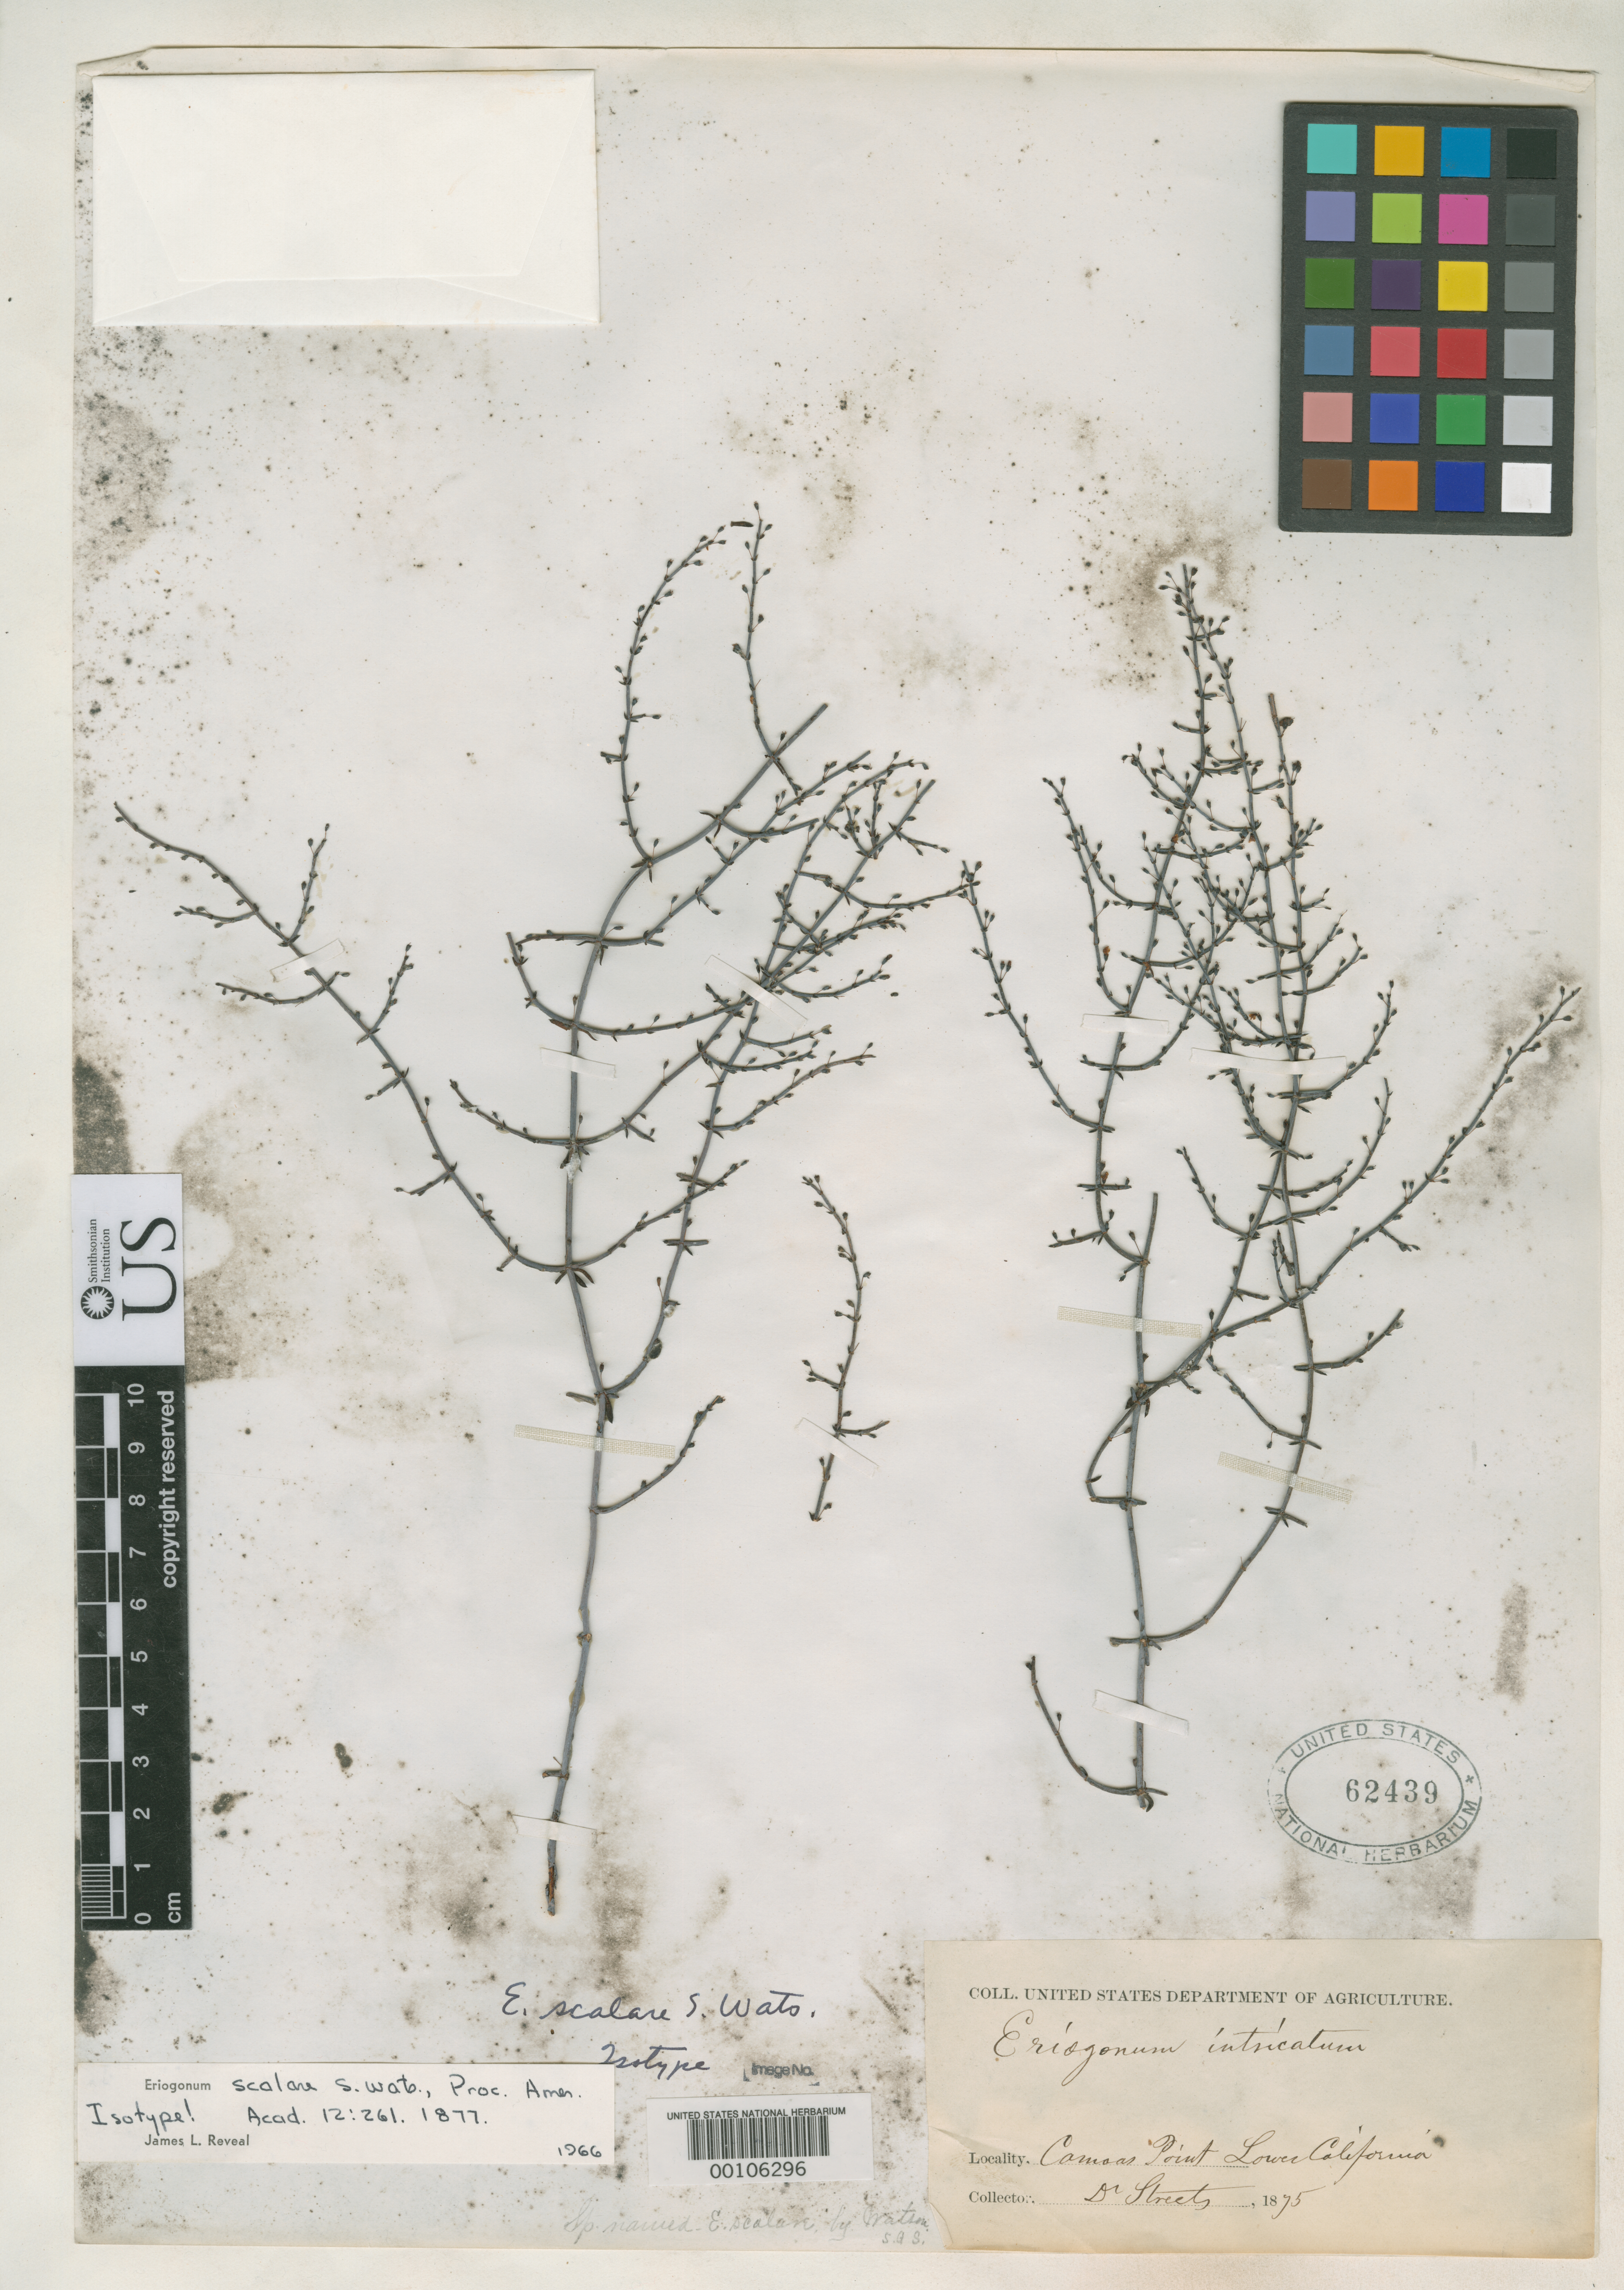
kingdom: Plantae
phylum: Tracheophyta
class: Magnoliopsida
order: Caryophyllales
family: Polygonaceae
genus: Eriogonum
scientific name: Eriogonum scalare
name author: S. Watson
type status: Isotype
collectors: T. Streets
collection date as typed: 1875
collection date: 1875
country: Mexico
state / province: Baja California Norte / Baja California Sur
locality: Canvas Point.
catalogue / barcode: US 62439